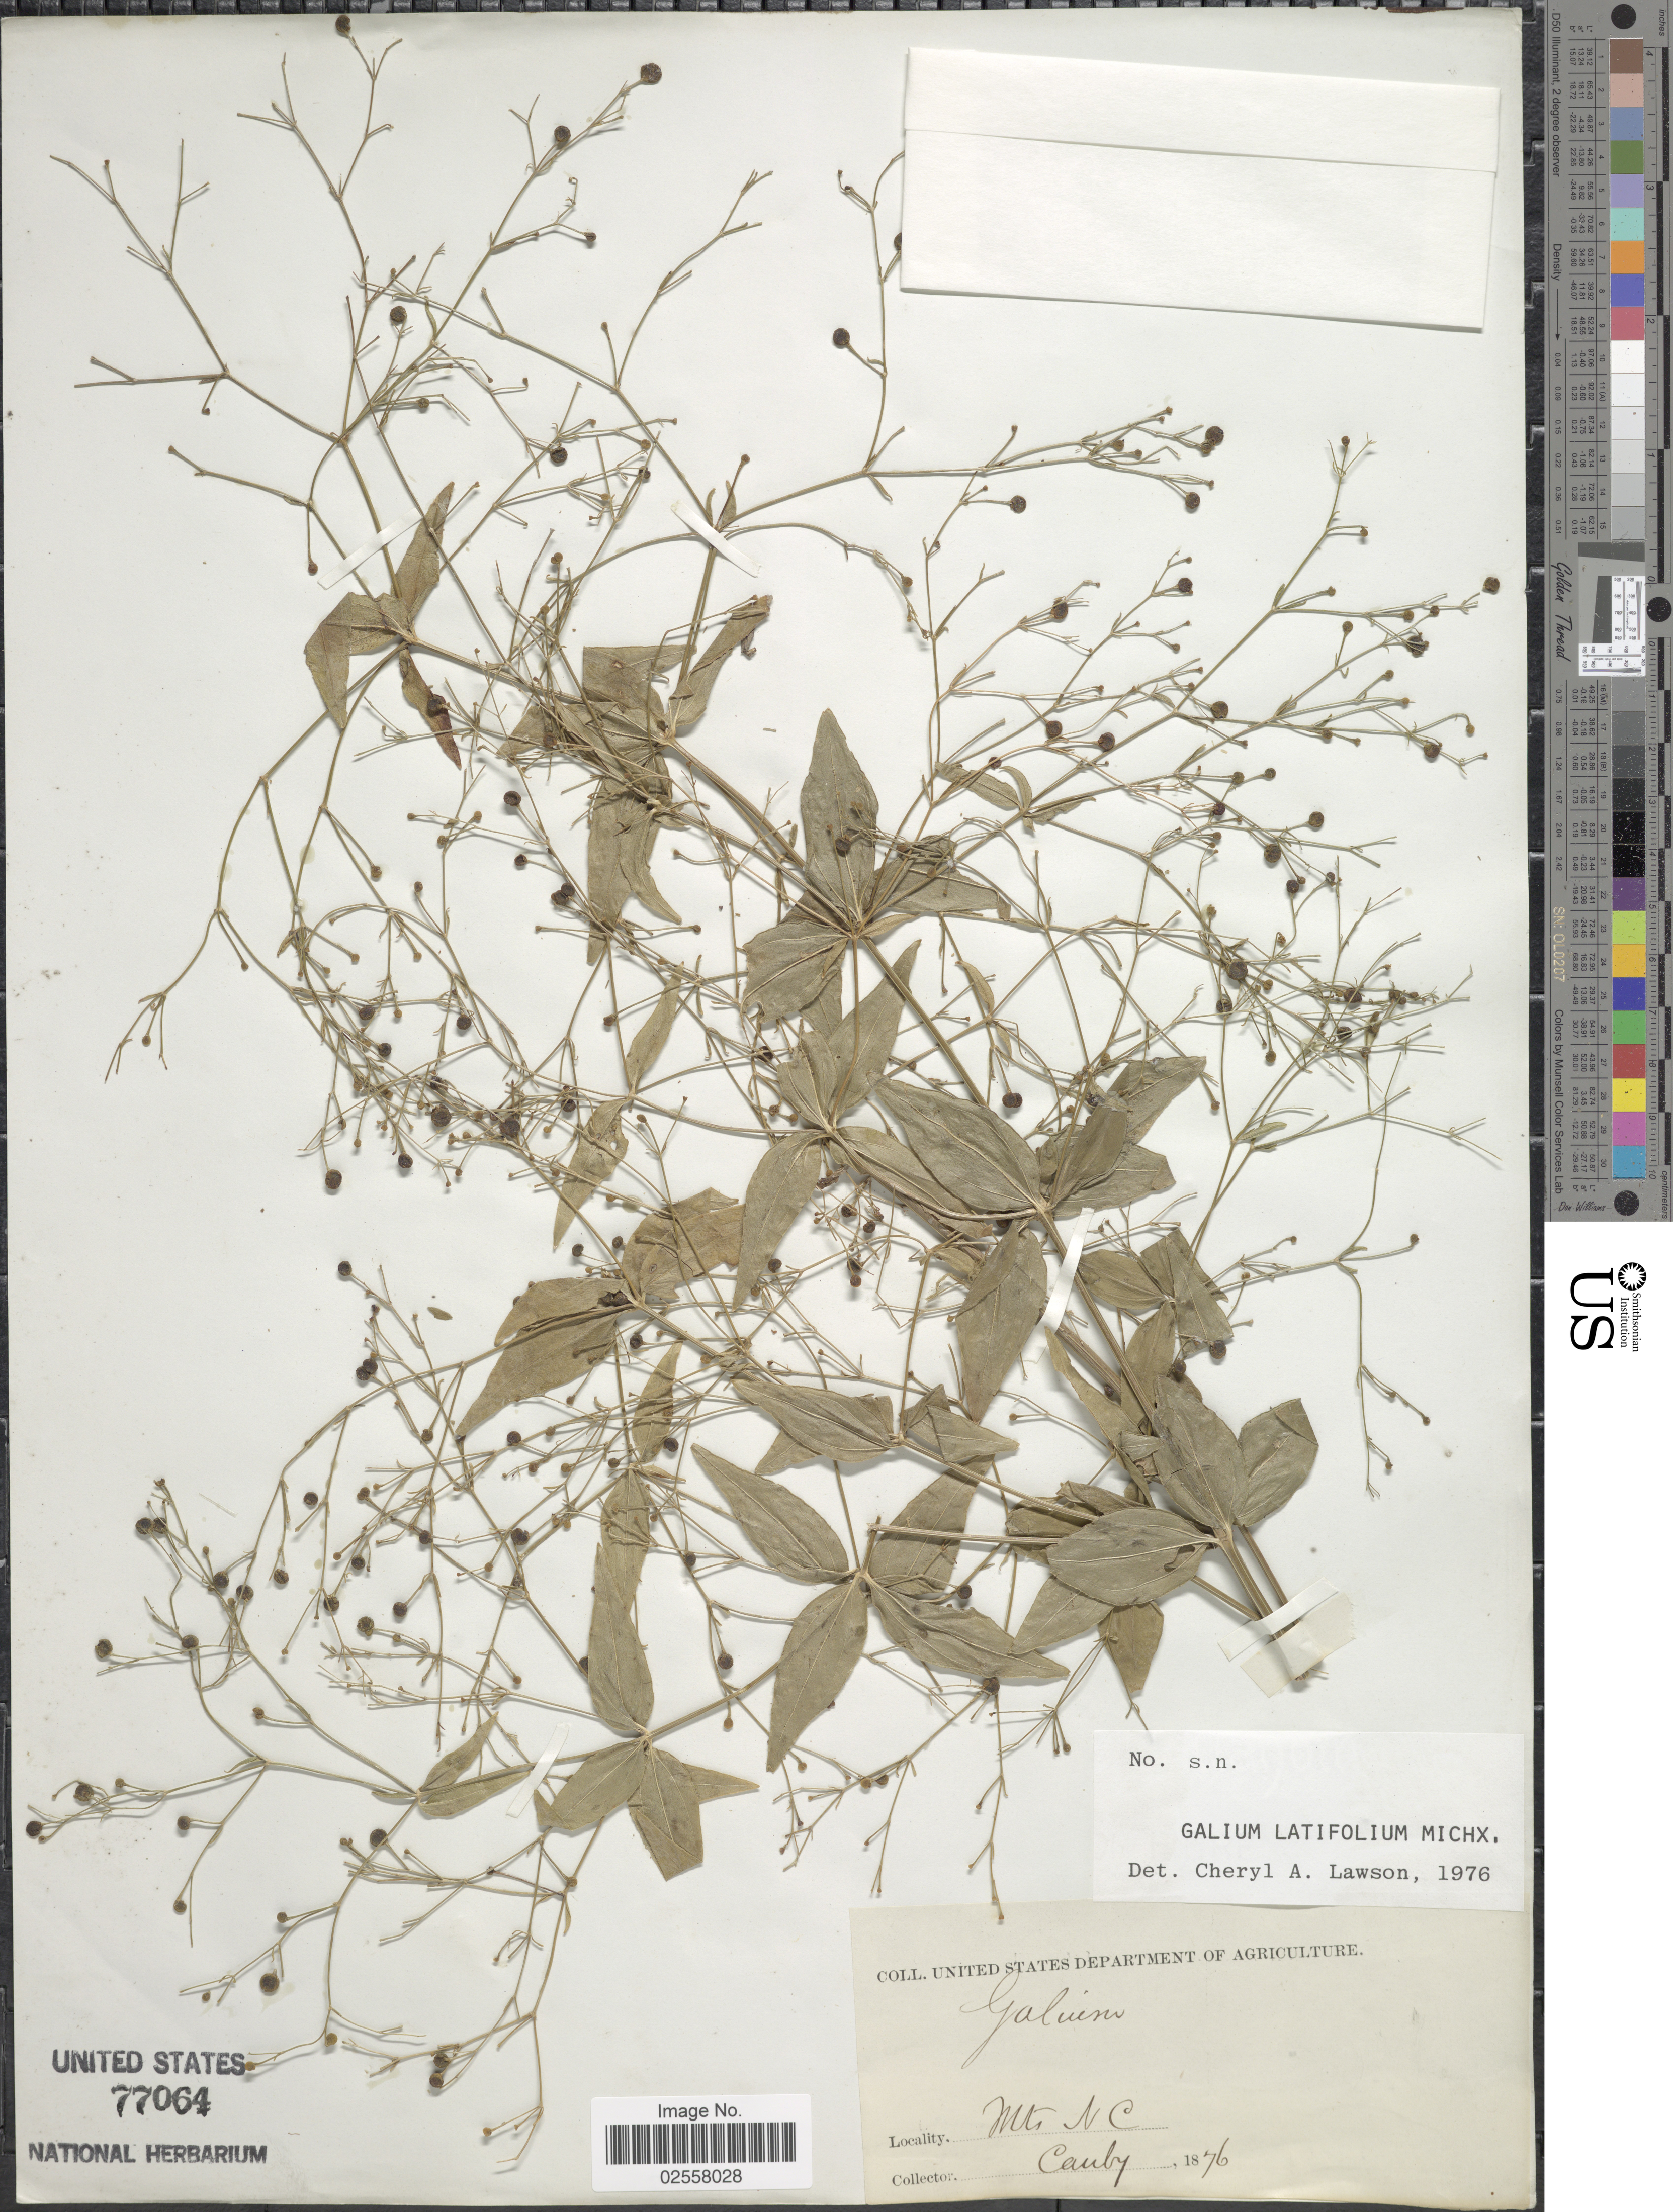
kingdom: Plantae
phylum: Tracheophyta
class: Magnoliopsida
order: Gentianales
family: Rubiaceae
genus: Galium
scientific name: Galium latifolium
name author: Michx.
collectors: Canby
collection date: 1876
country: United States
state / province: North Carolina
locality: Mts. NC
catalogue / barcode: US 77064